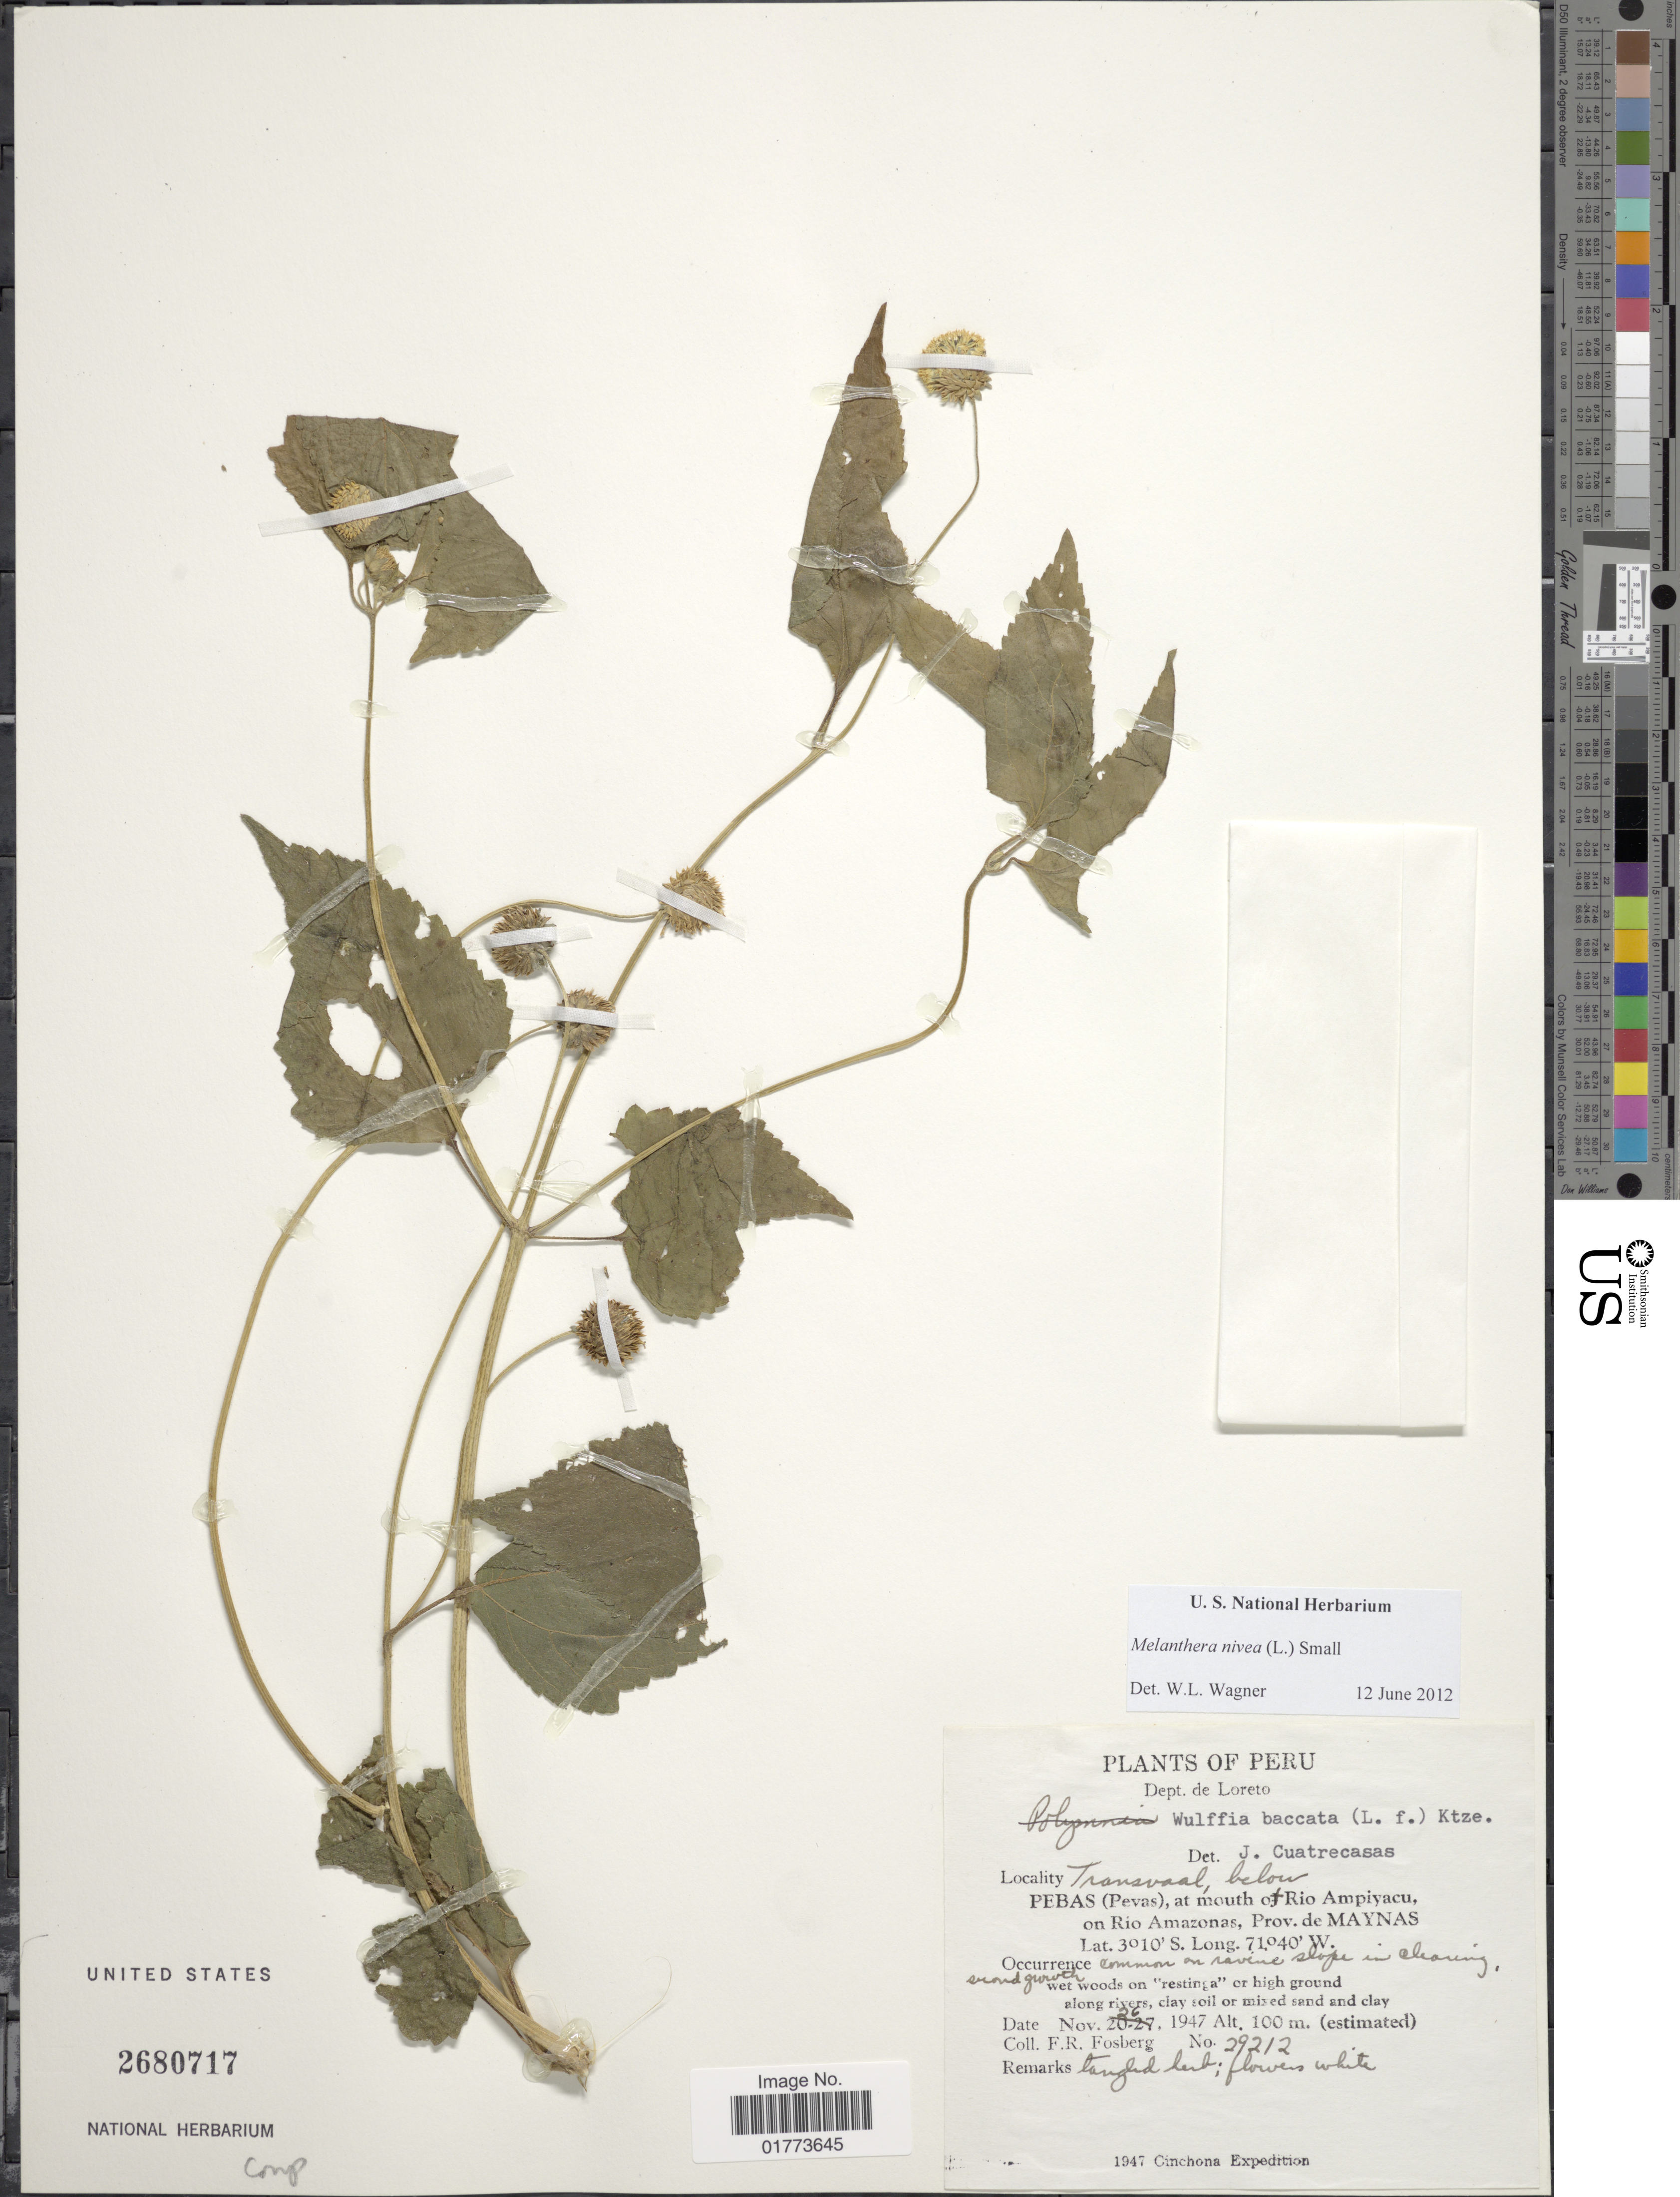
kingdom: Plantae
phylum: Tracheophyta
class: Magnoliopsida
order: Asterales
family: Asteraceae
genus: Melanthera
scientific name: Melanthera nivea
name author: (L.) Small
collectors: F. R. Fosberg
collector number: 29212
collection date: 1947-11-26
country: Peru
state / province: Loreto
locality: Dept. de Loreto. Transvaal, below Pebas (Pevas), at mouth of Rio Ampiyacu, on Rio Amazonas, Prov. de Myanas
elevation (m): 100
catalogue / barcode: US 2680717